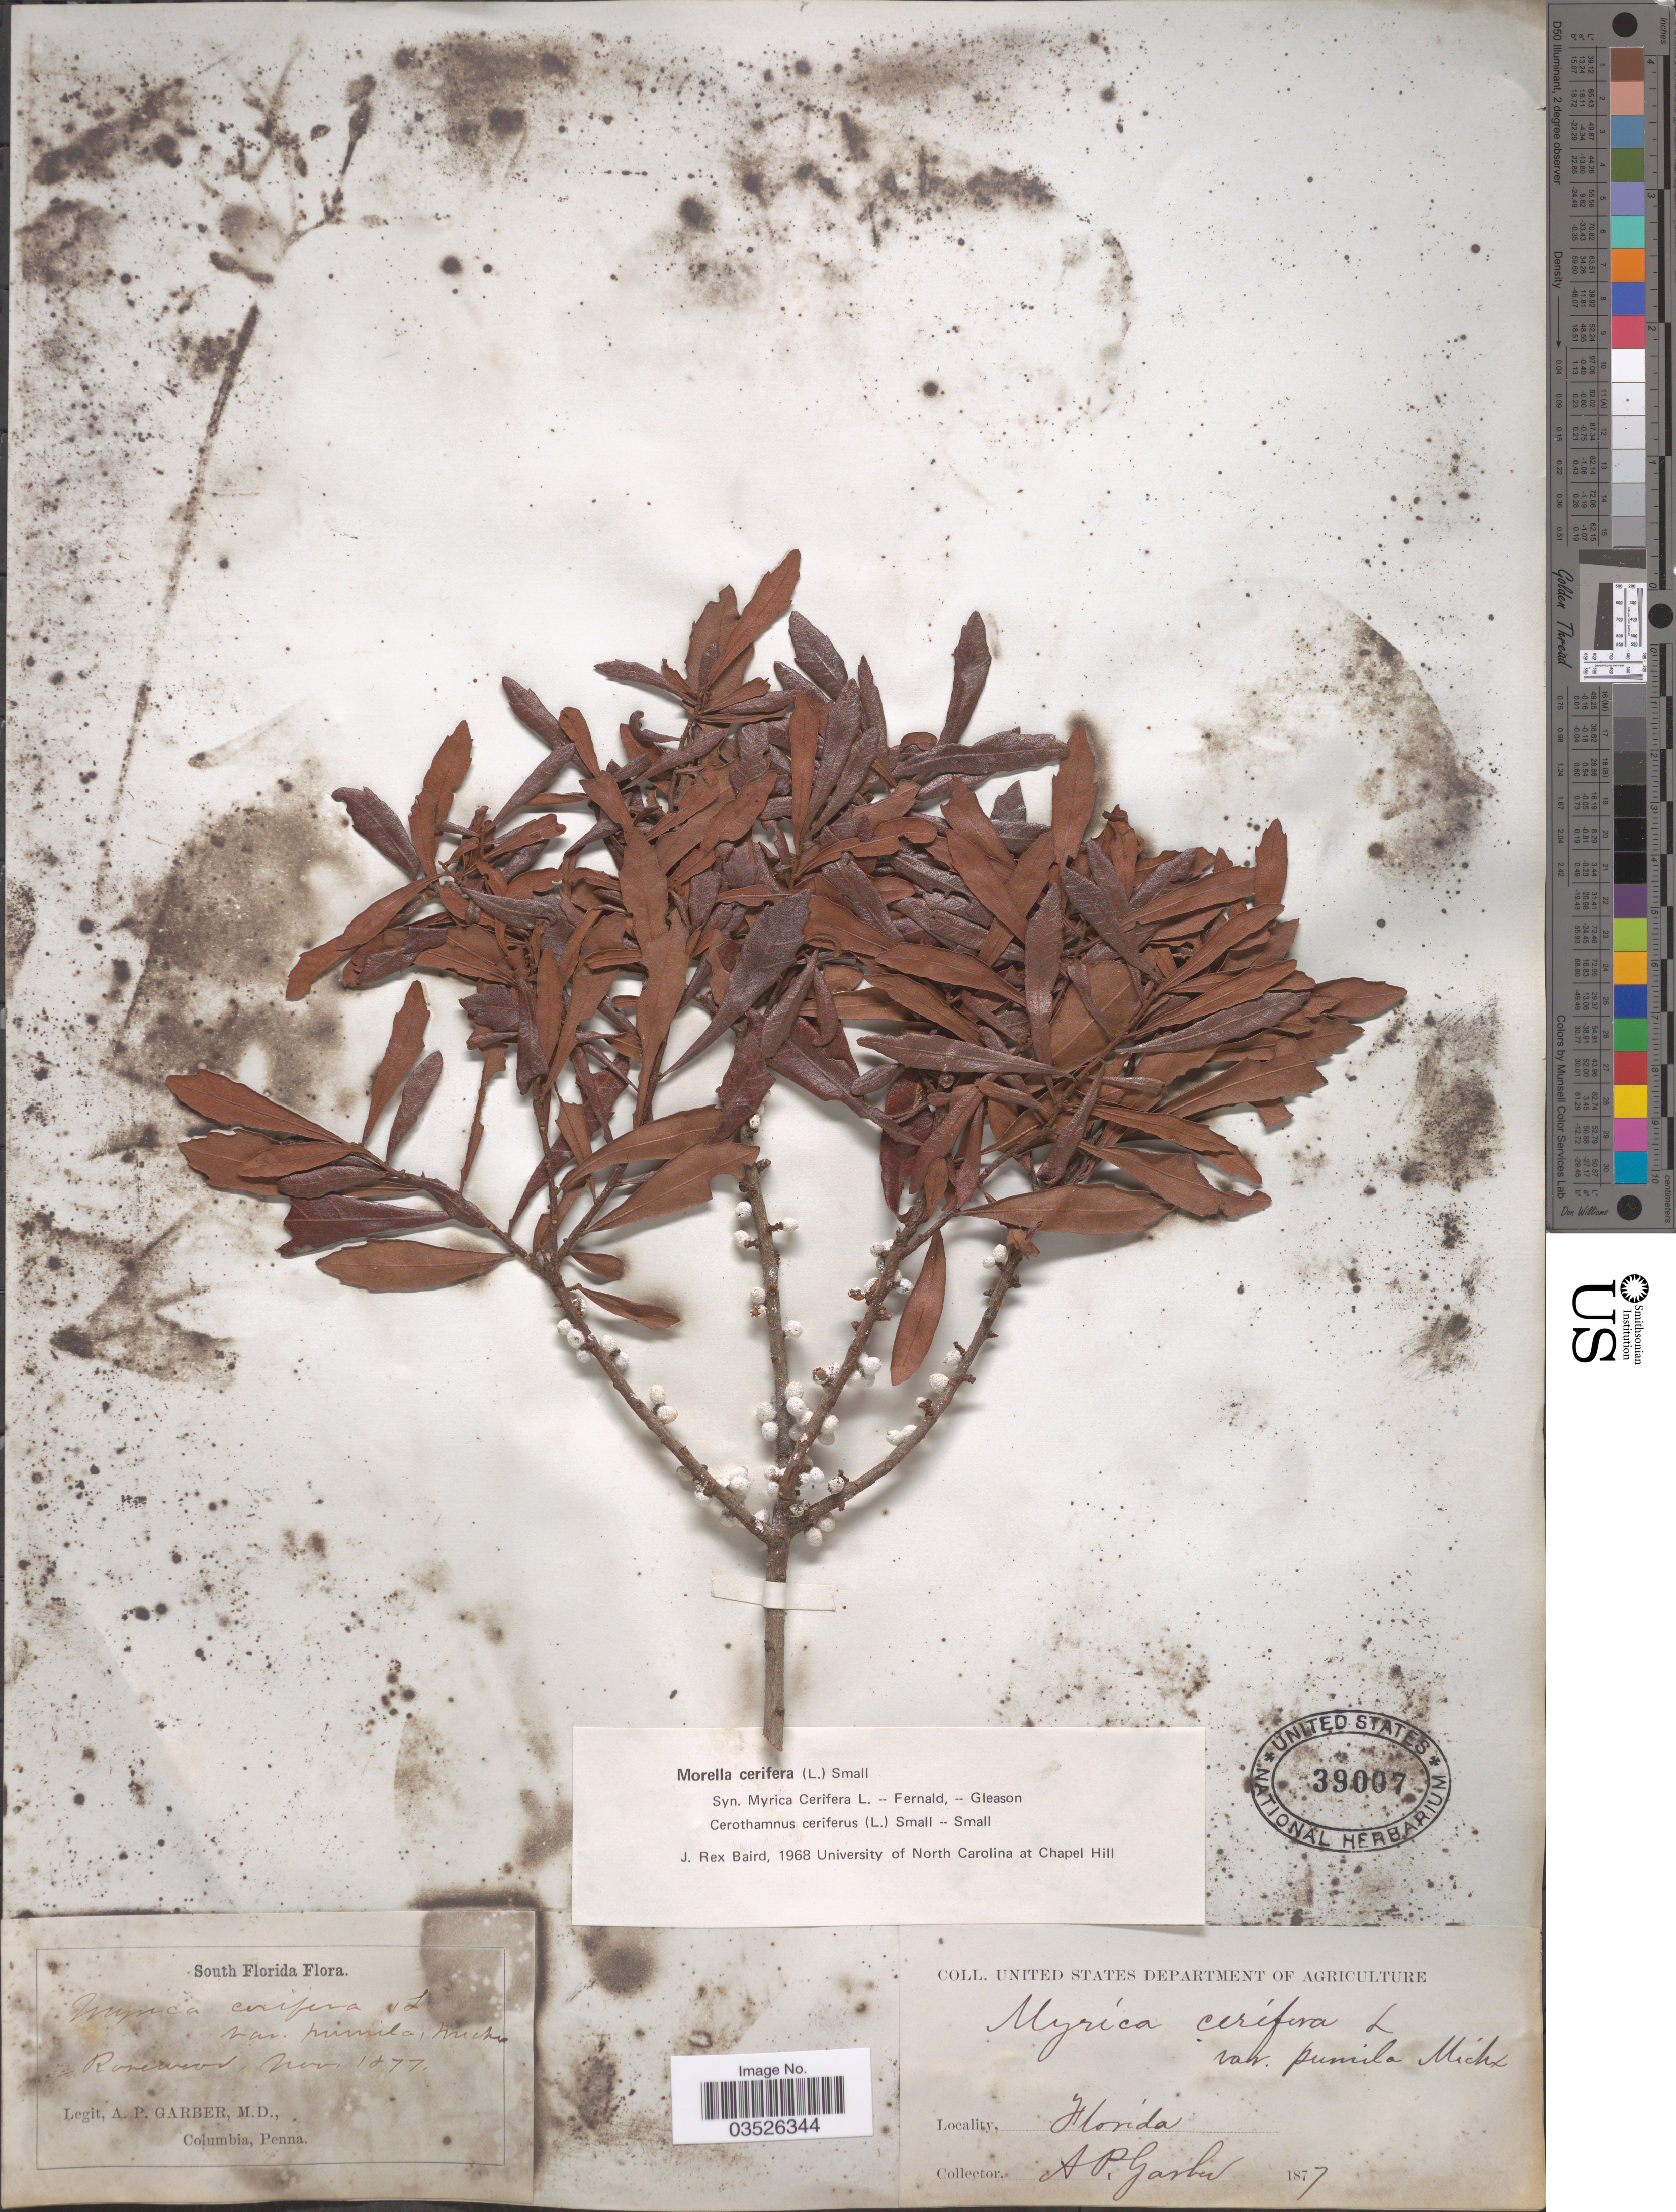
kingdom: Plantae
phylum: Tracheophyta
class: Magnoliopsida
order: Fagales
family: Myricaceae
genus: Morella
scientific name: Morella pumila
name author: (Michx.) Small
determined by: Strong, Mark T., (BOT), Smithsonian Institution - National Museum of Natural History (UNITED STATES)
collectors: A. P. Garber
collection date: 1877-11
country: United States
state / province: Florida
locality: South Florida. Rosewood.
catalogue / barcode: US 39007